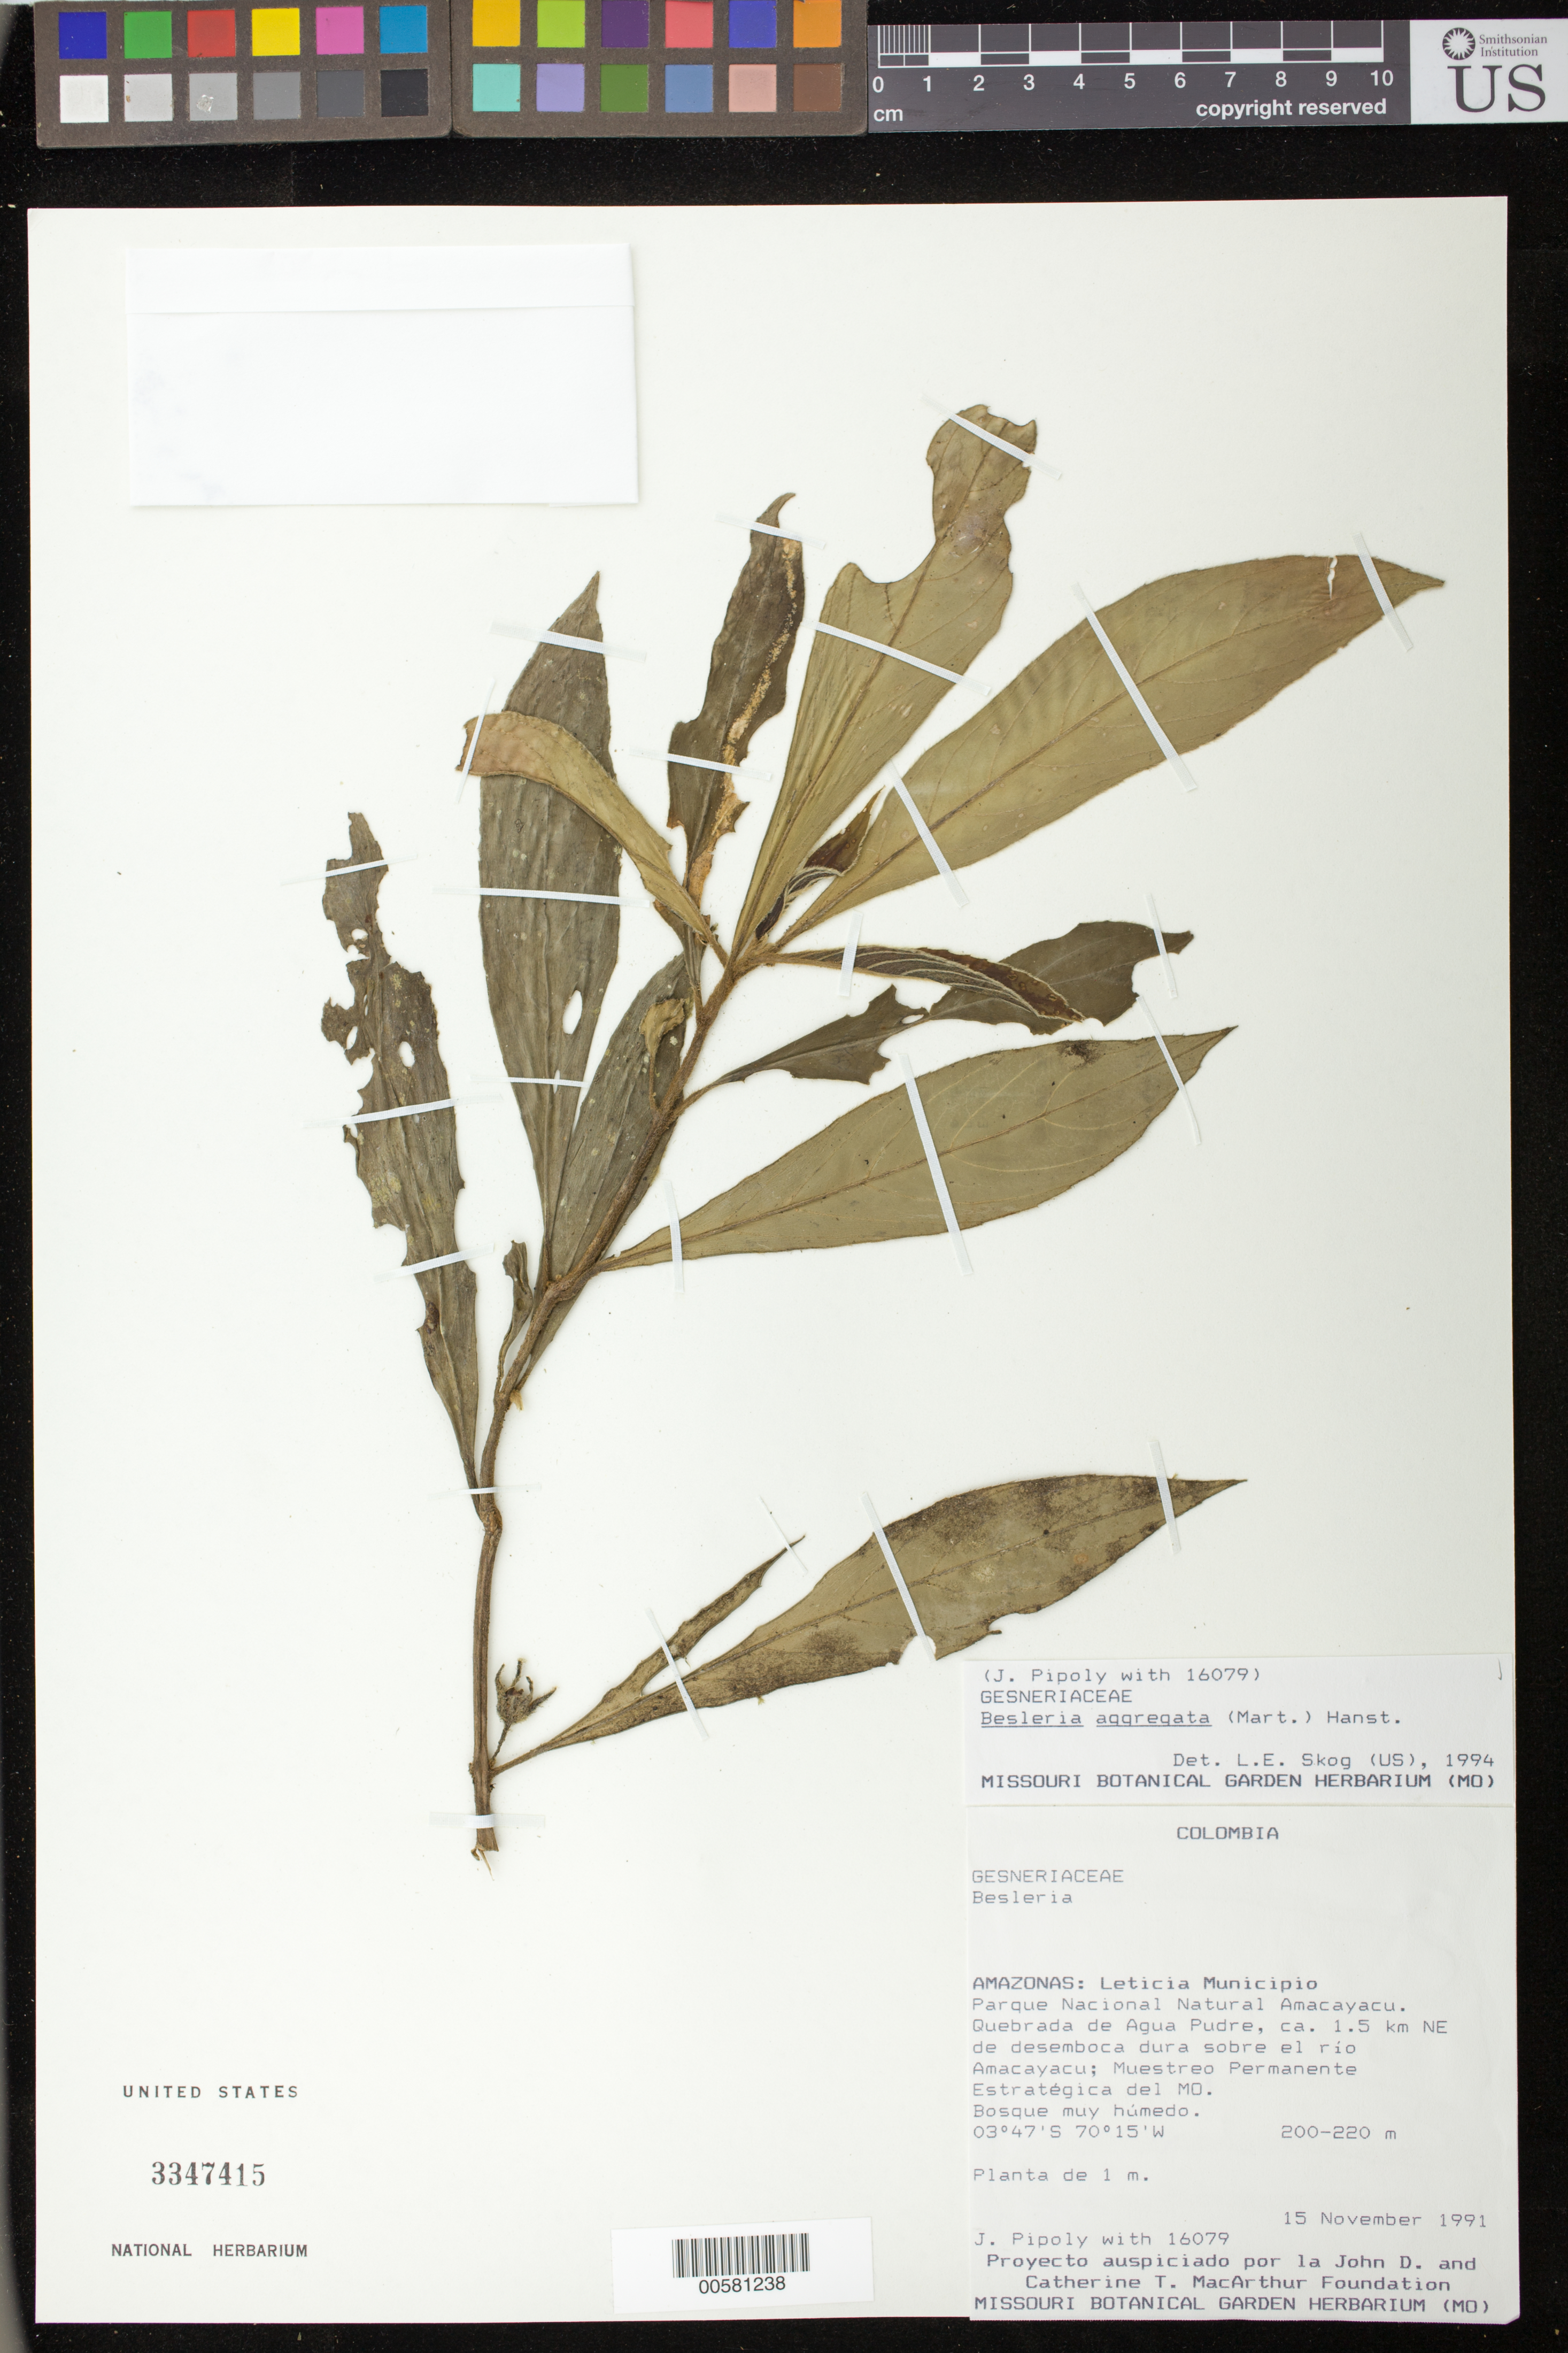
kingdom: Plantae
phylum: Tracheophyta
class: Magnoliopsida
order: Lamiales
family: Gesneriaceae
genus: Besleria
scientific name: Besleria aggregata var. aggregata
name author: (Mart.) Hanst.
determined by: Skog, Laurence E.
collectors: J. J. Pipoly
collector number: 16079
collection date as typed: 15 Nov 1991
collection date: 1991-11-15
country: Colombia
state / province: Amazônas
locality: Mpio. de Leticia, Parque Nacional Natural Amacayacu, Quebrada de Agua Pudre, ca. 1.5 km NE de desemboca dura sobre el río Amacayacu; Muestreo Permanente Estratégica del MO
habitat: Bosque muy húmedo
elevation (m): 200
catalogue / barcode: US 3347415